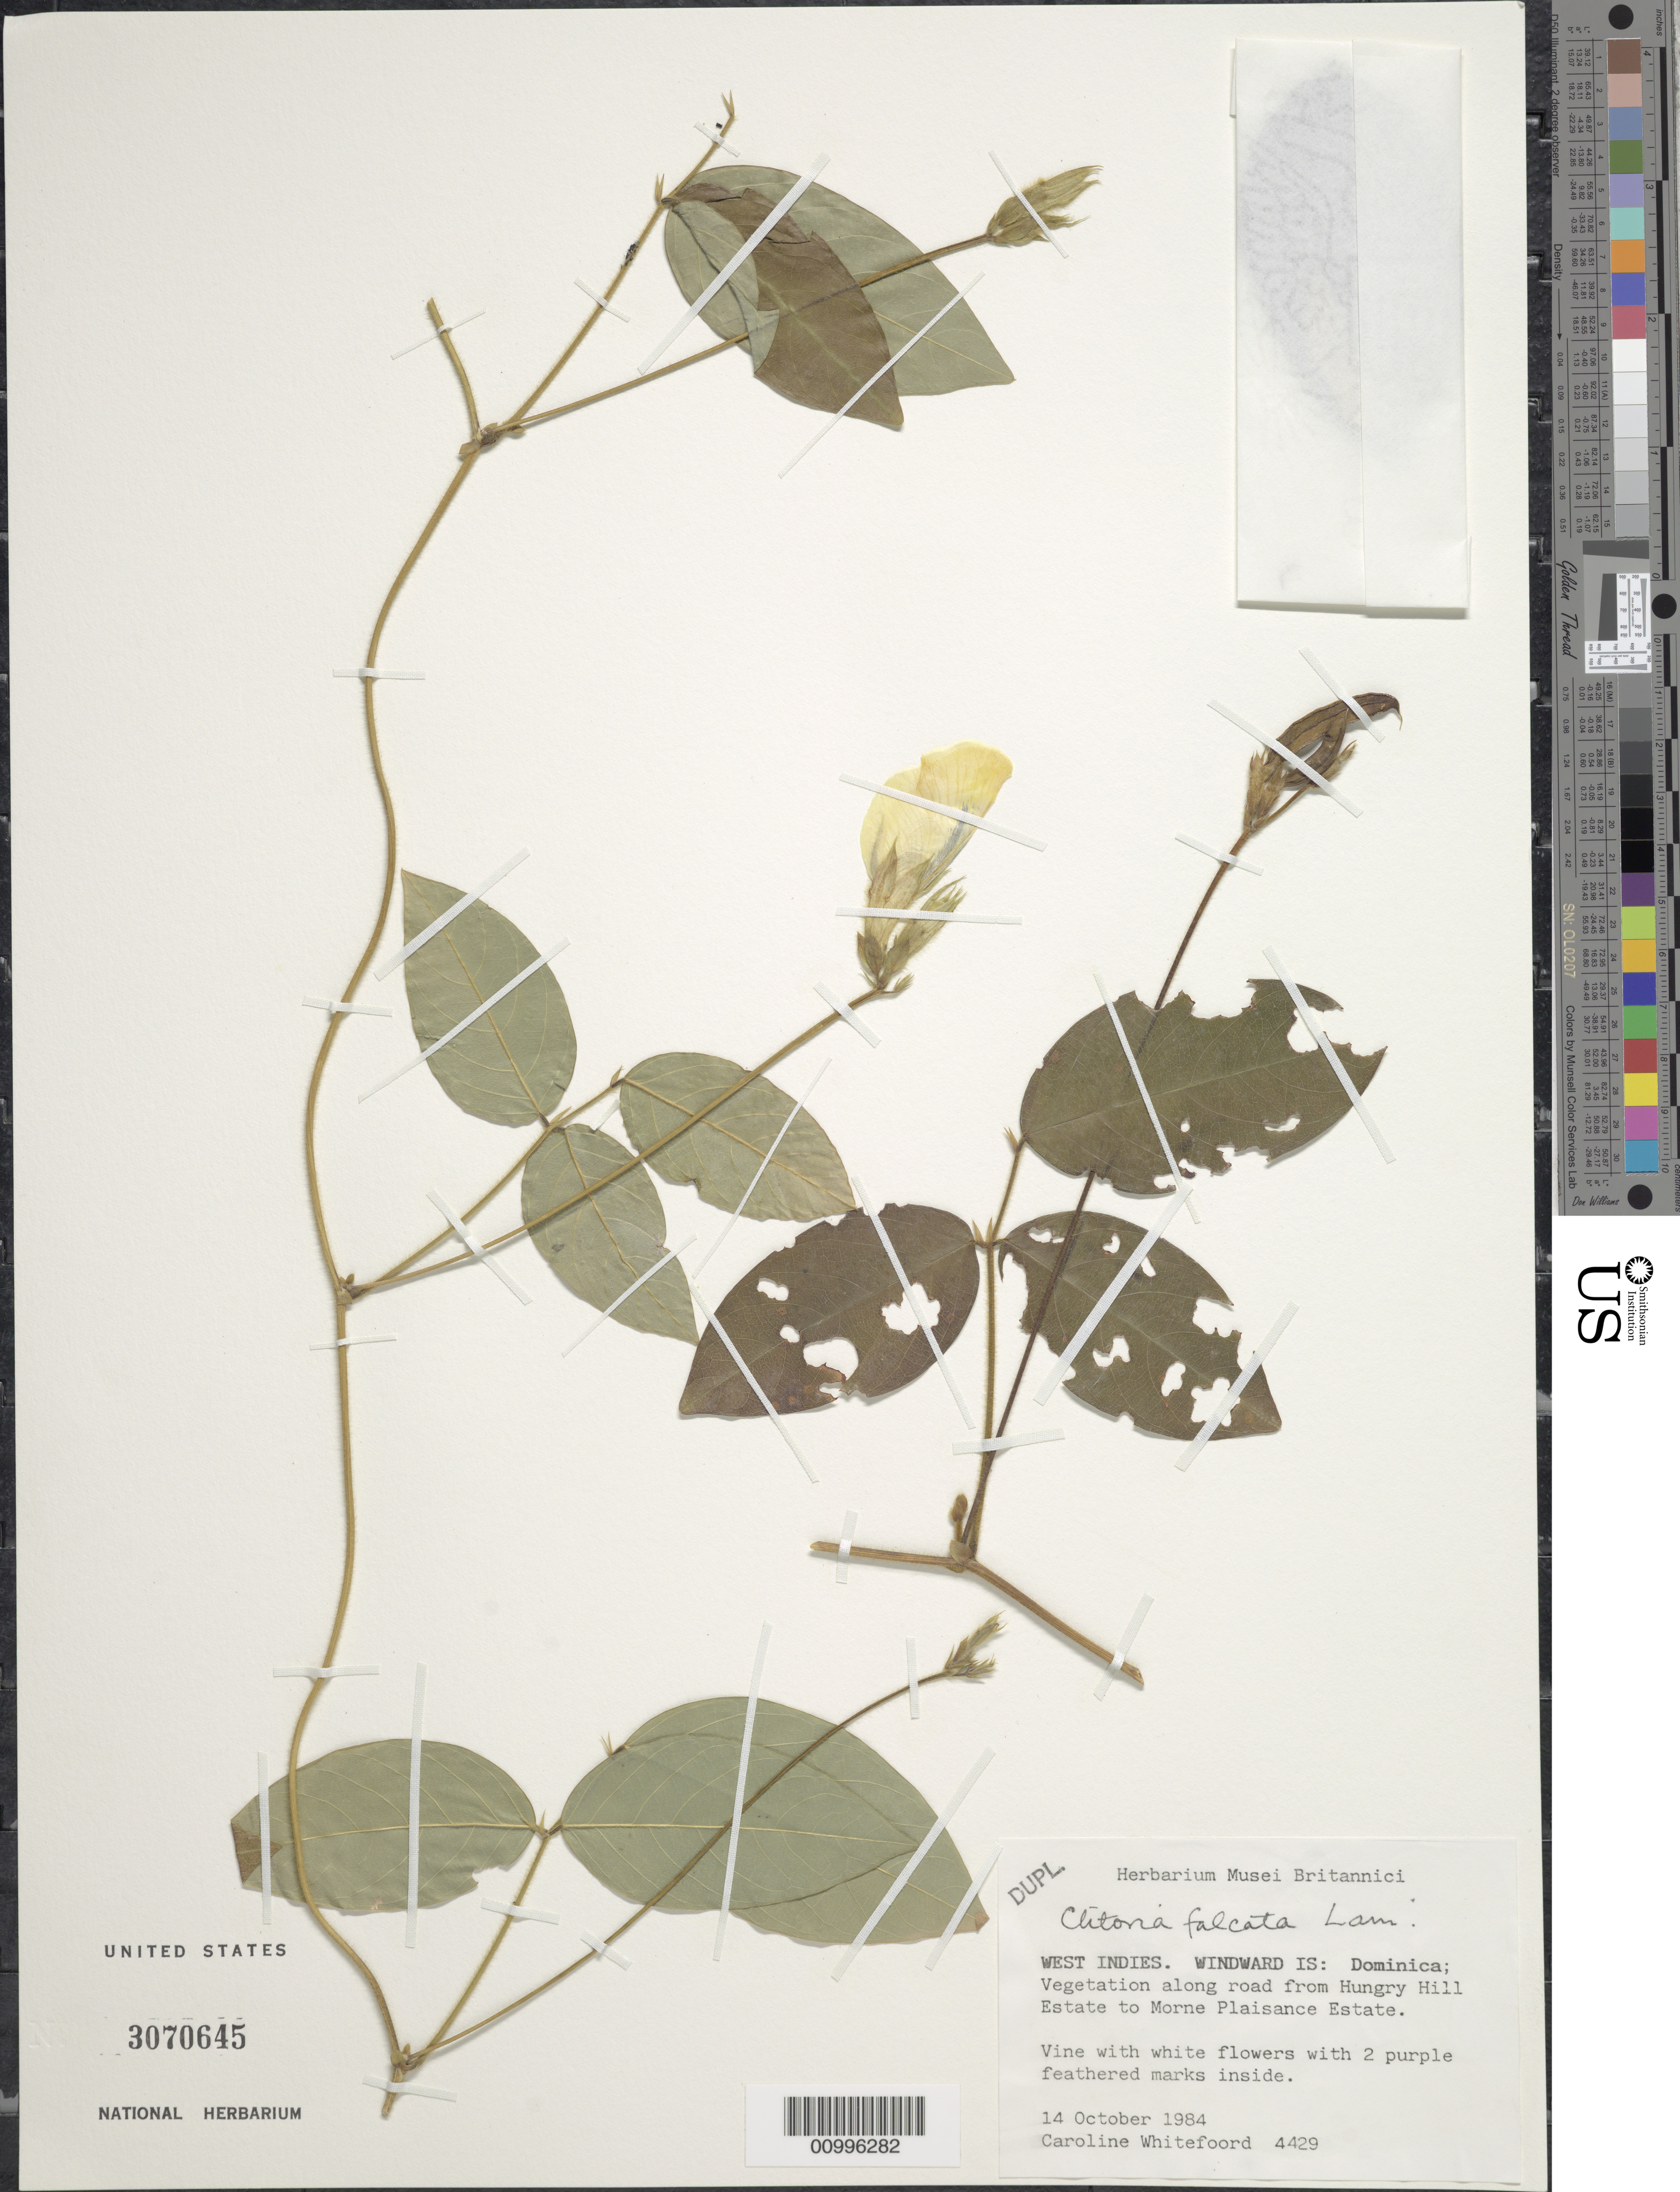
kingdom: Plantae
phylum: Tracheophyta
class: Magnoliopsida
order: Fabales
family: Fabaceae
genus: Clitoria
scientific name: Clitoria falcata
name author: Lam.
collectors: C. Whitefoord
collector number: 4429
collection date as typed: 14 Oct 1984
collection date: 1984-10-14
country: Dominica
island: Dominica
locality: Vegetation along road from Hungry Hill Estate to Morne Plaisance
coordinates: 0 N, 0 E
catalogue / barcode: US 3070645